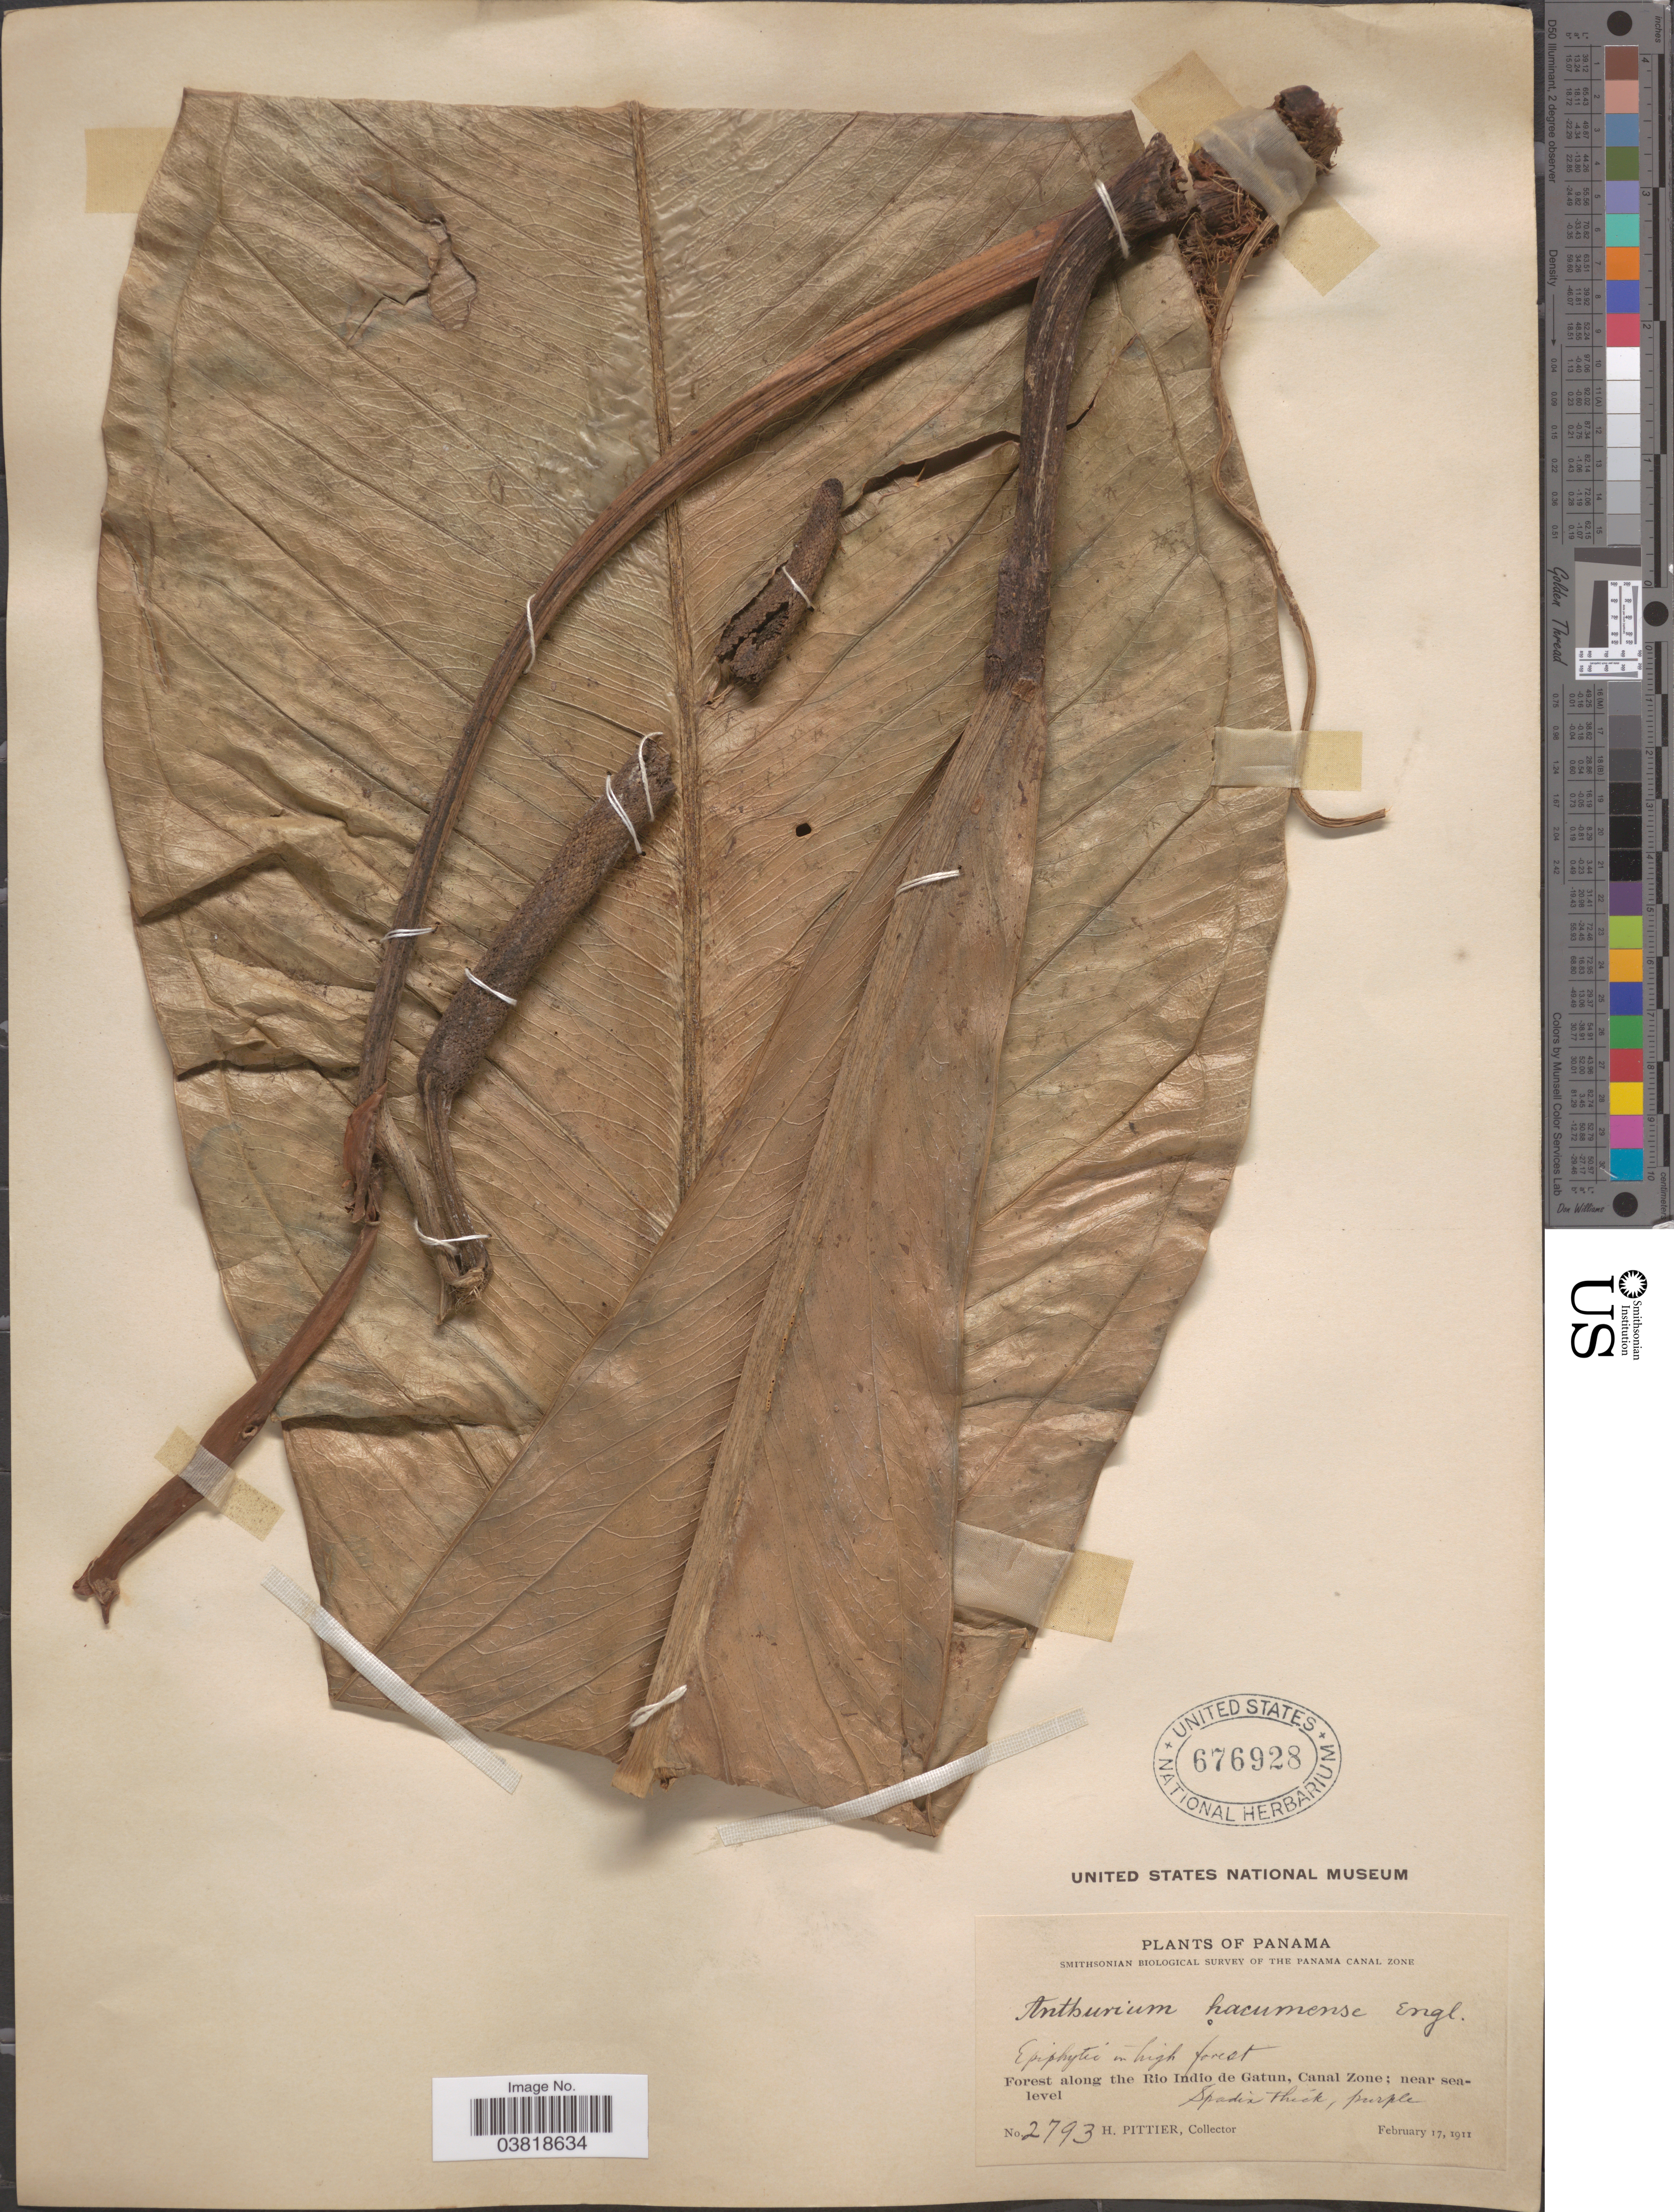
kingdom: Plantae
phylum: Tracheophyta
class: Liliopsida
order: Alismatales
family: Araceae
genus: Anthurium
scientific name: Anthurium hacumense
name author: Engl.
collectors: H. F. Pittier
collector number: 2793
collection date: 1911-02-17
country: Panama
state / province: Colón / Panamá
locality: Forest along the Rio Indio de Gatun, Canal Zone.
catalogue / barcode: US 676928